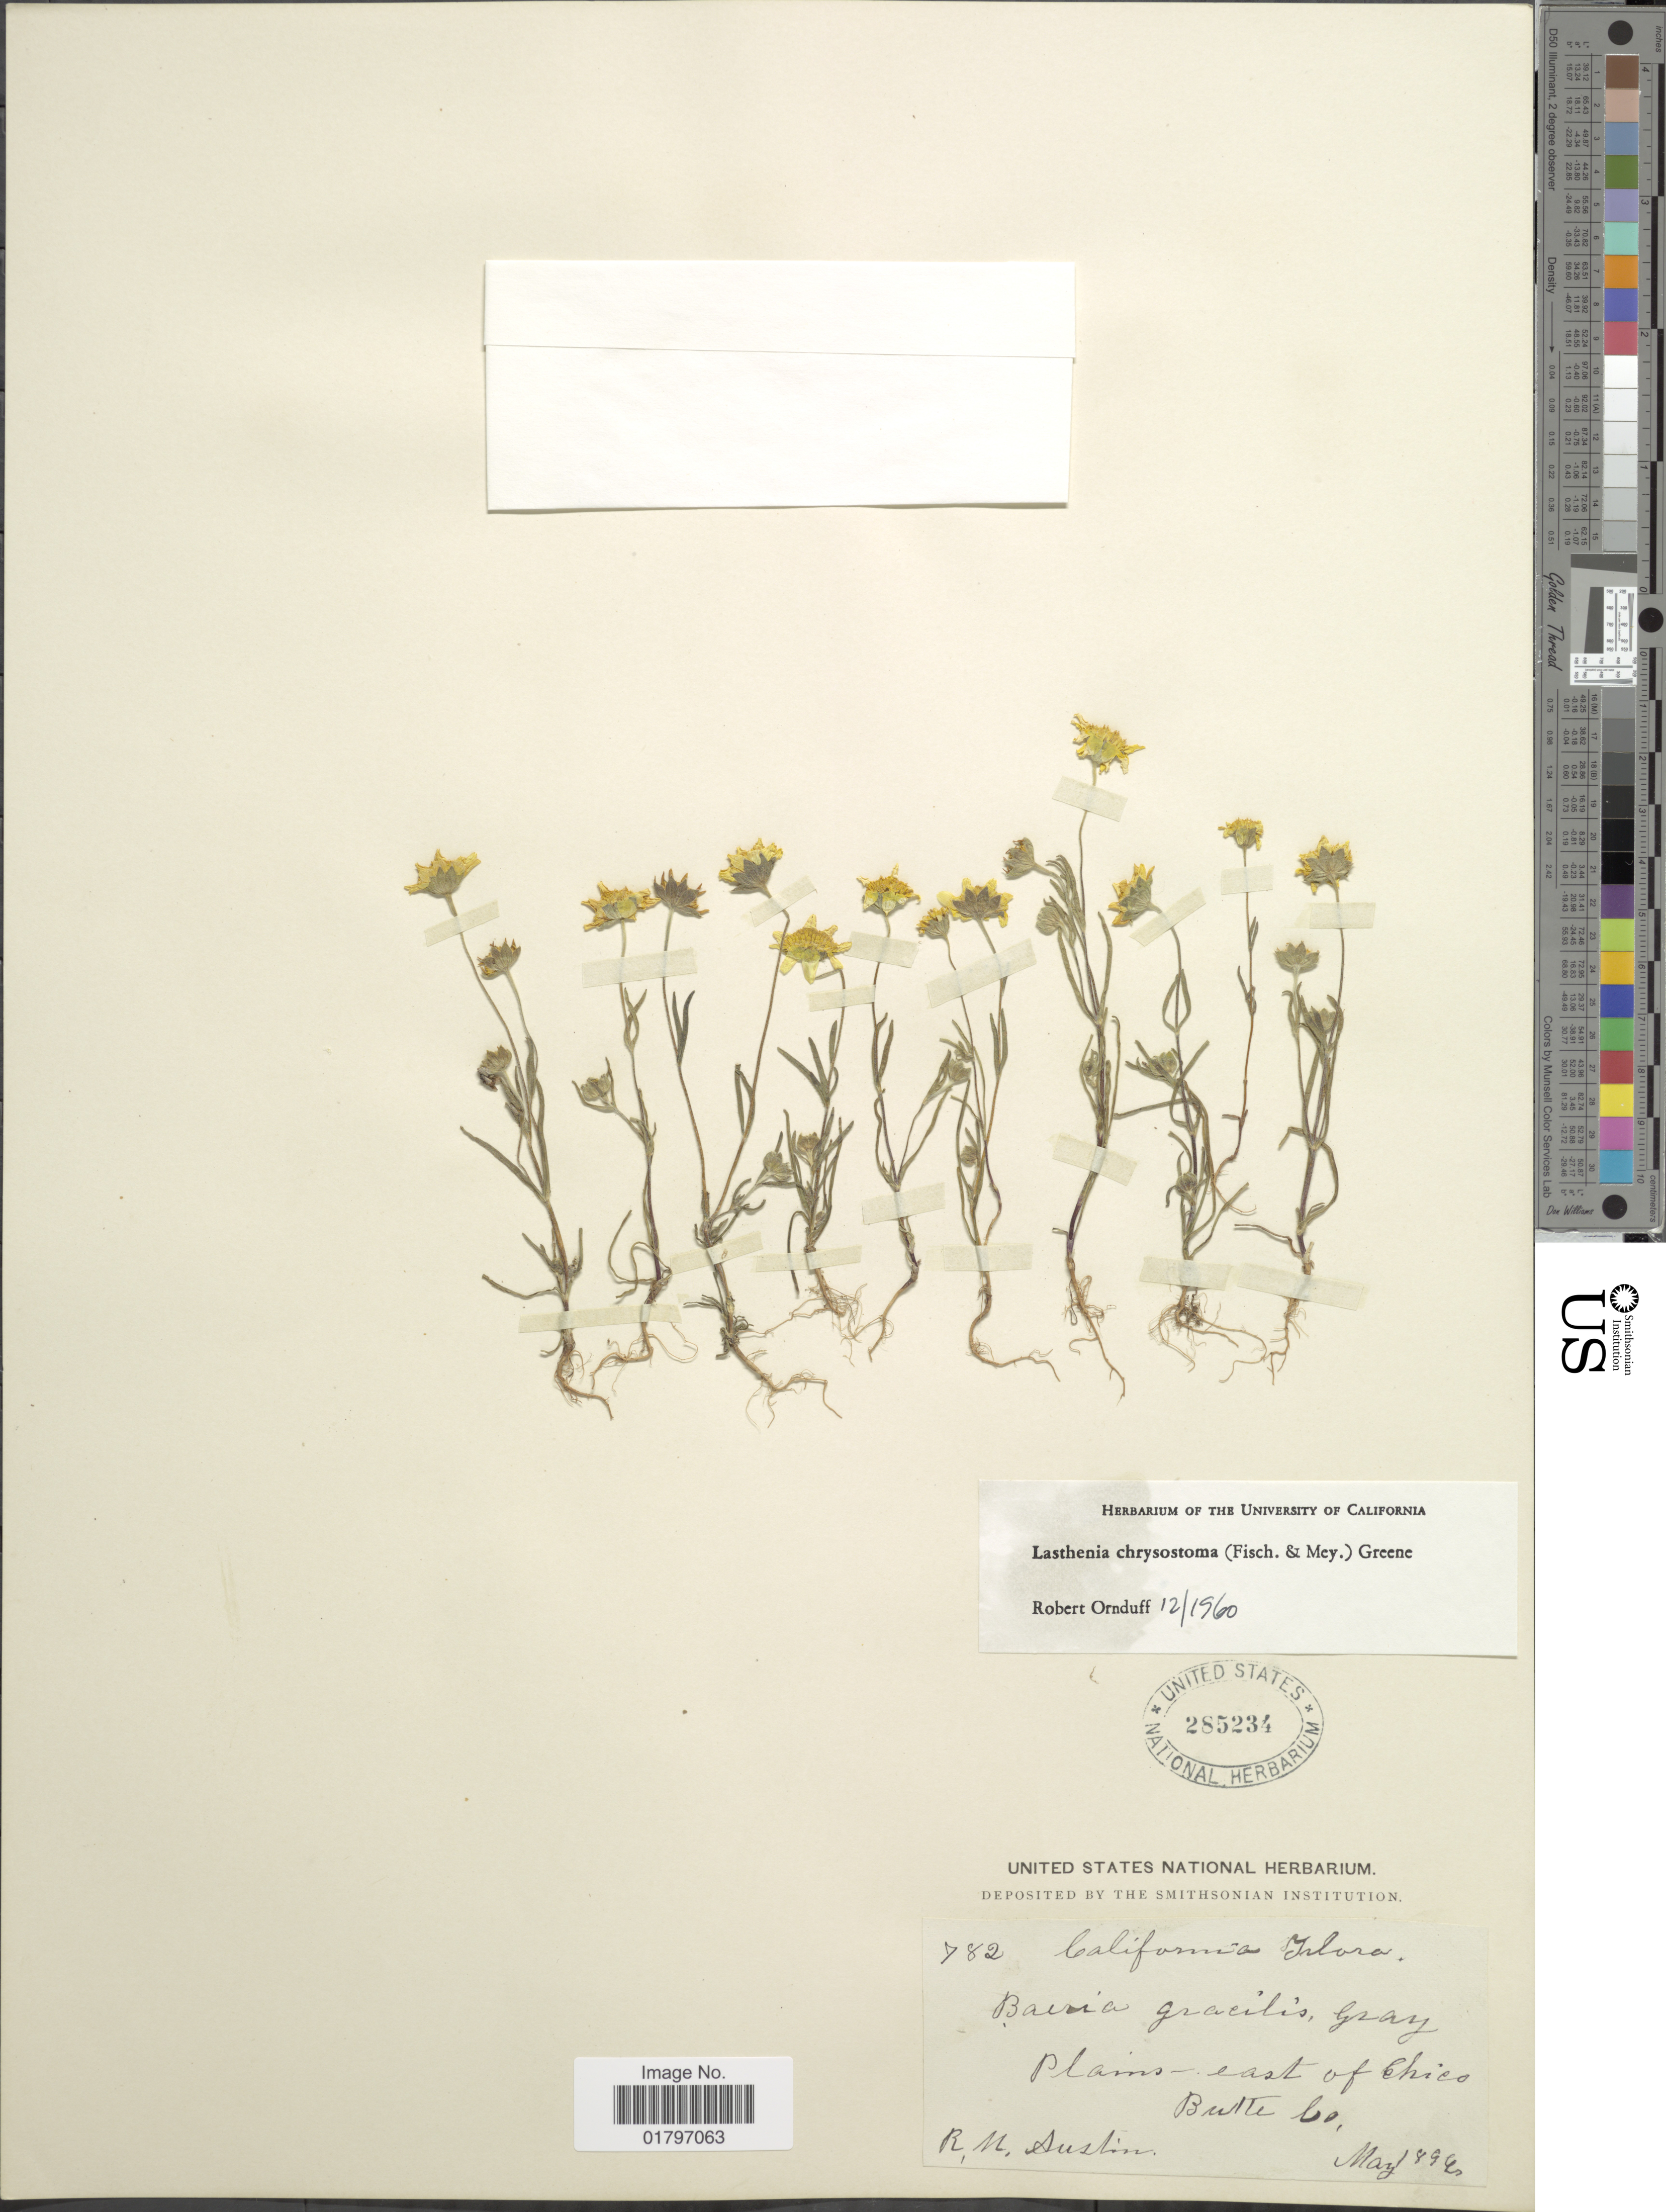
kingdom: Plantae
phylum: Tracheophyta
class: Magnoliopsida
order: Asterales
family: Asteraceae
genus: Lasthenia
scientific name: Lasthenia chrysostoma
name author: (Fisch. & C.A. Mey.) Greene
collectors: R. Austin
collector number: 782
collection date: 1894-05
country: United States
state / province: California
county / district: Butte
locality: Plains - east of Chico, Butte Co.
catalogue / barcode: US 285234